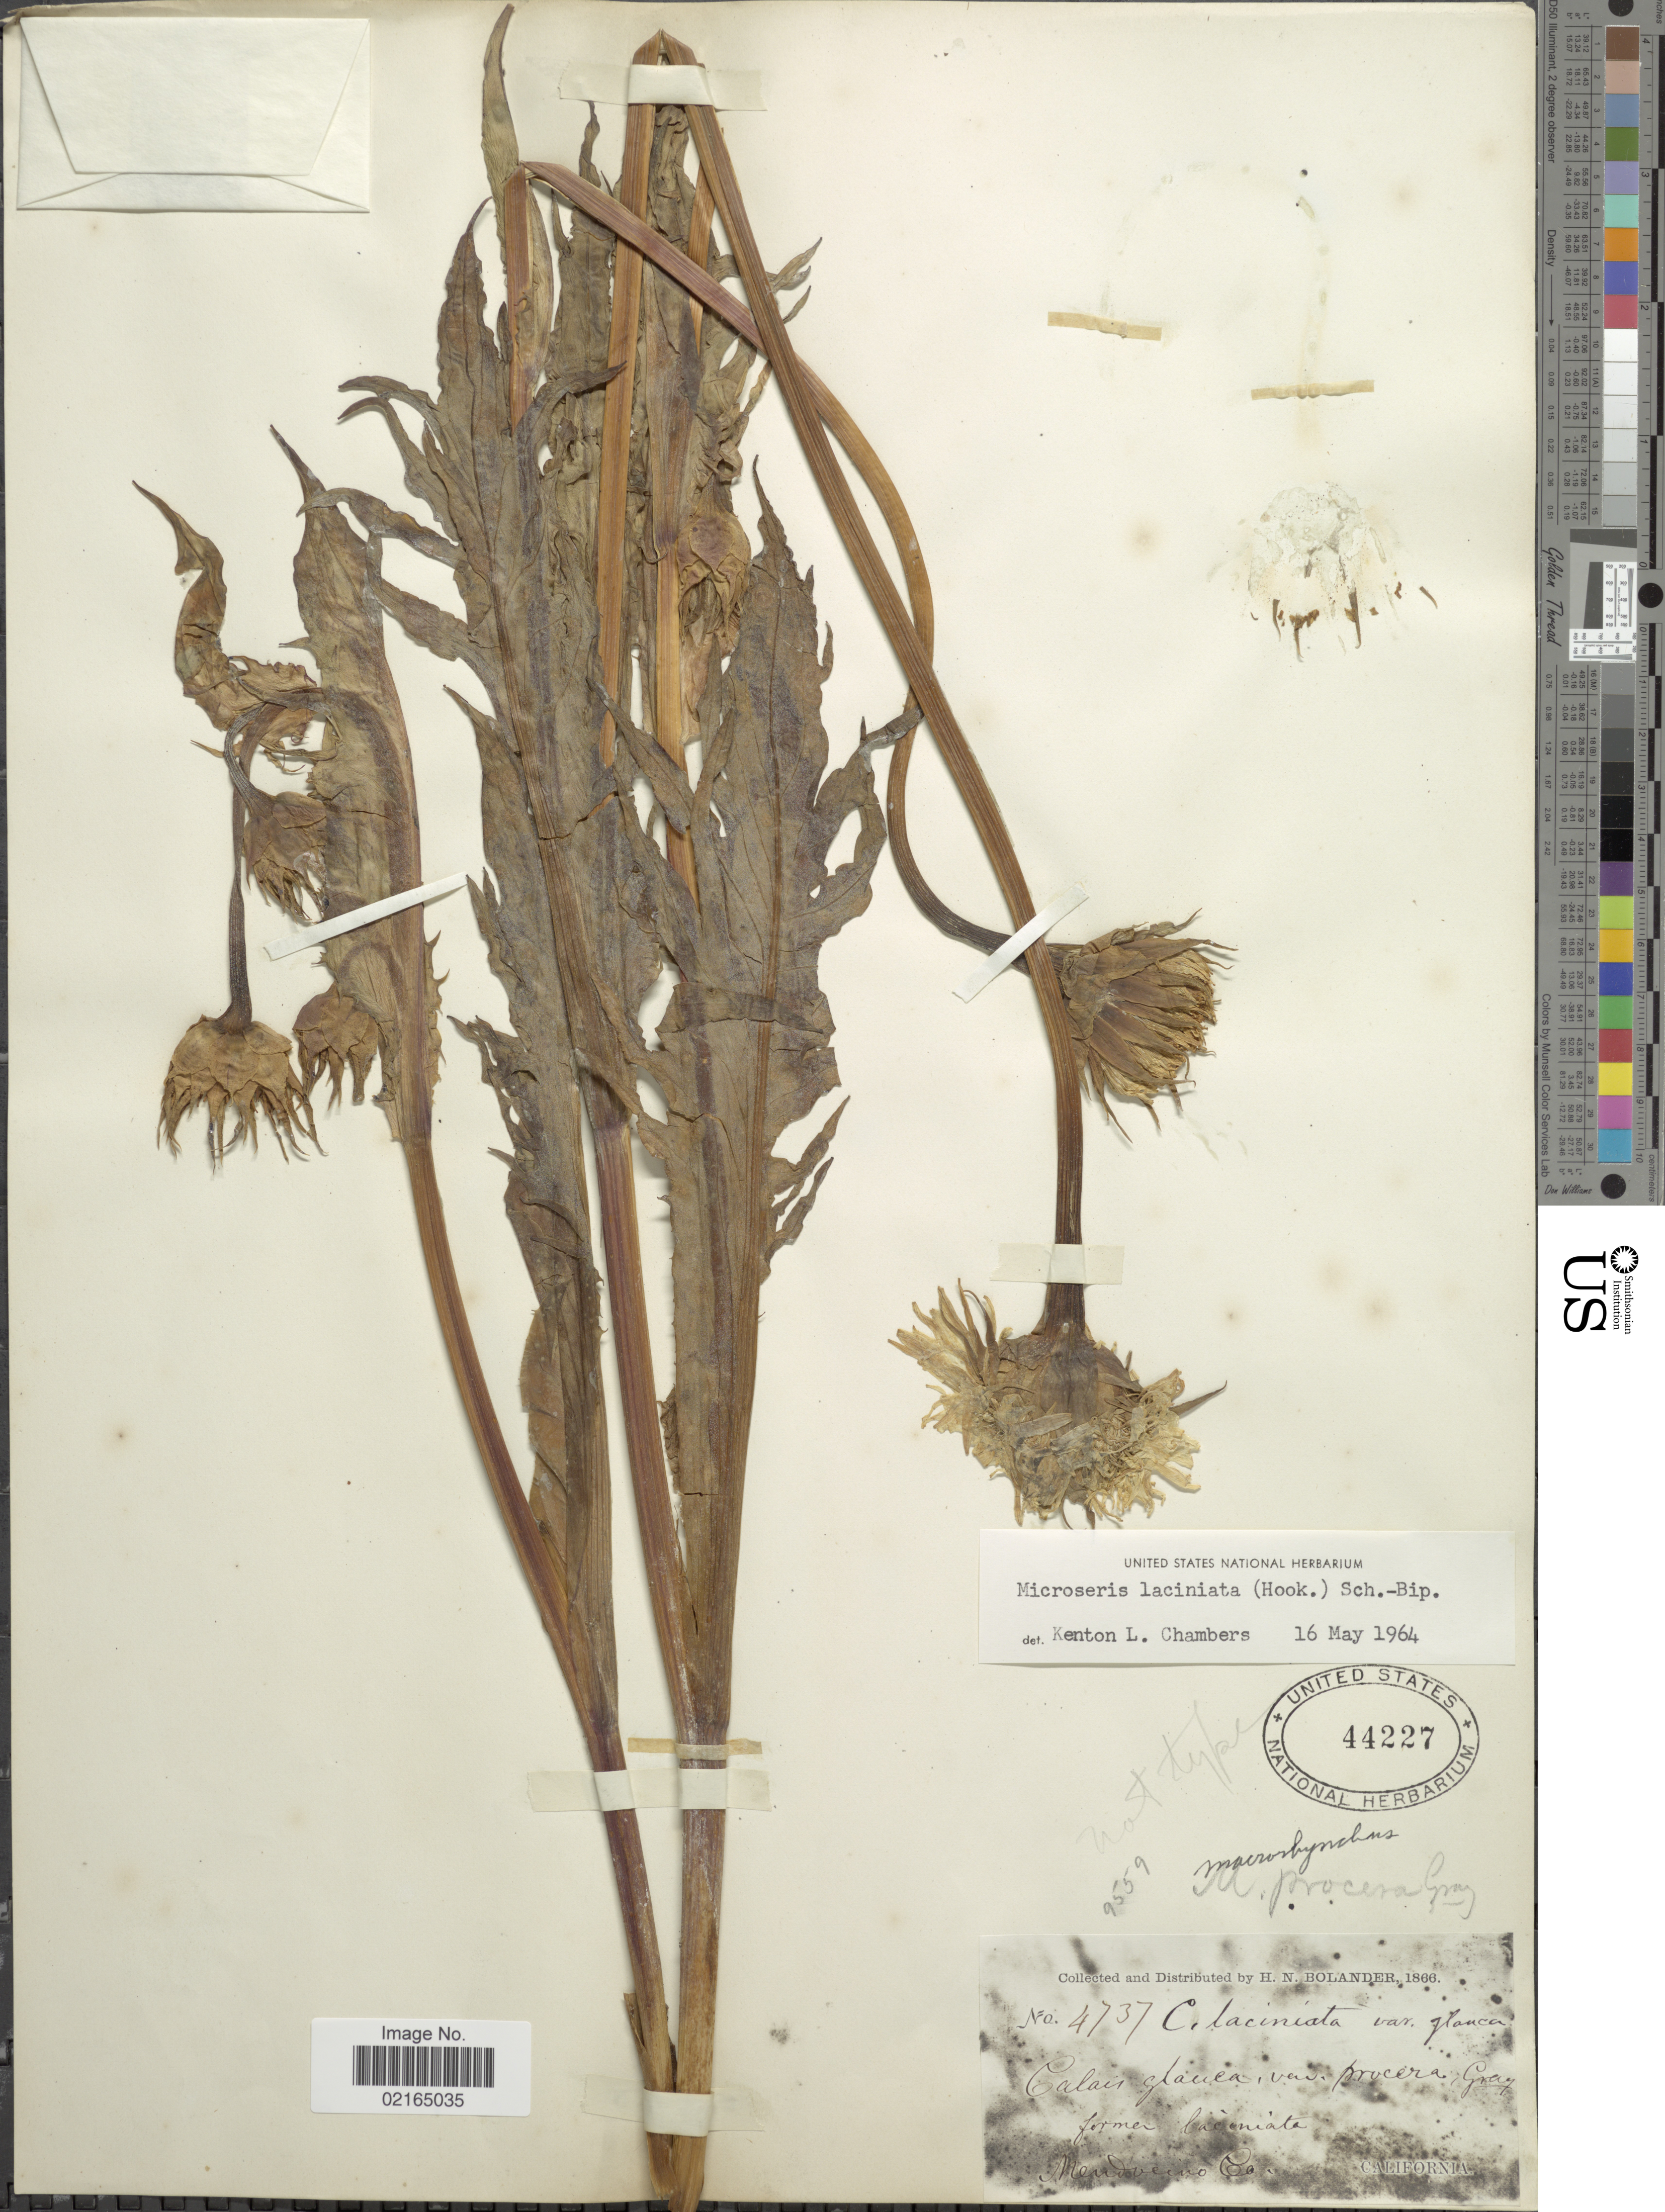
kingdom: Plantae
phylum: Tracheophyta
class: Magnoliopsida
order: Asterales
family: Asteraceae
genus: Microseris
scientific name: Microseris laciniata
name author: (Hook.) Sch. Bip.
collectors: H. Bolander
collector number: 4737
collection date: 1866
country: United States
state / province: California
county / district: Mendocino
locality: Mendocino Co.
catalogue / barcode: US 44227